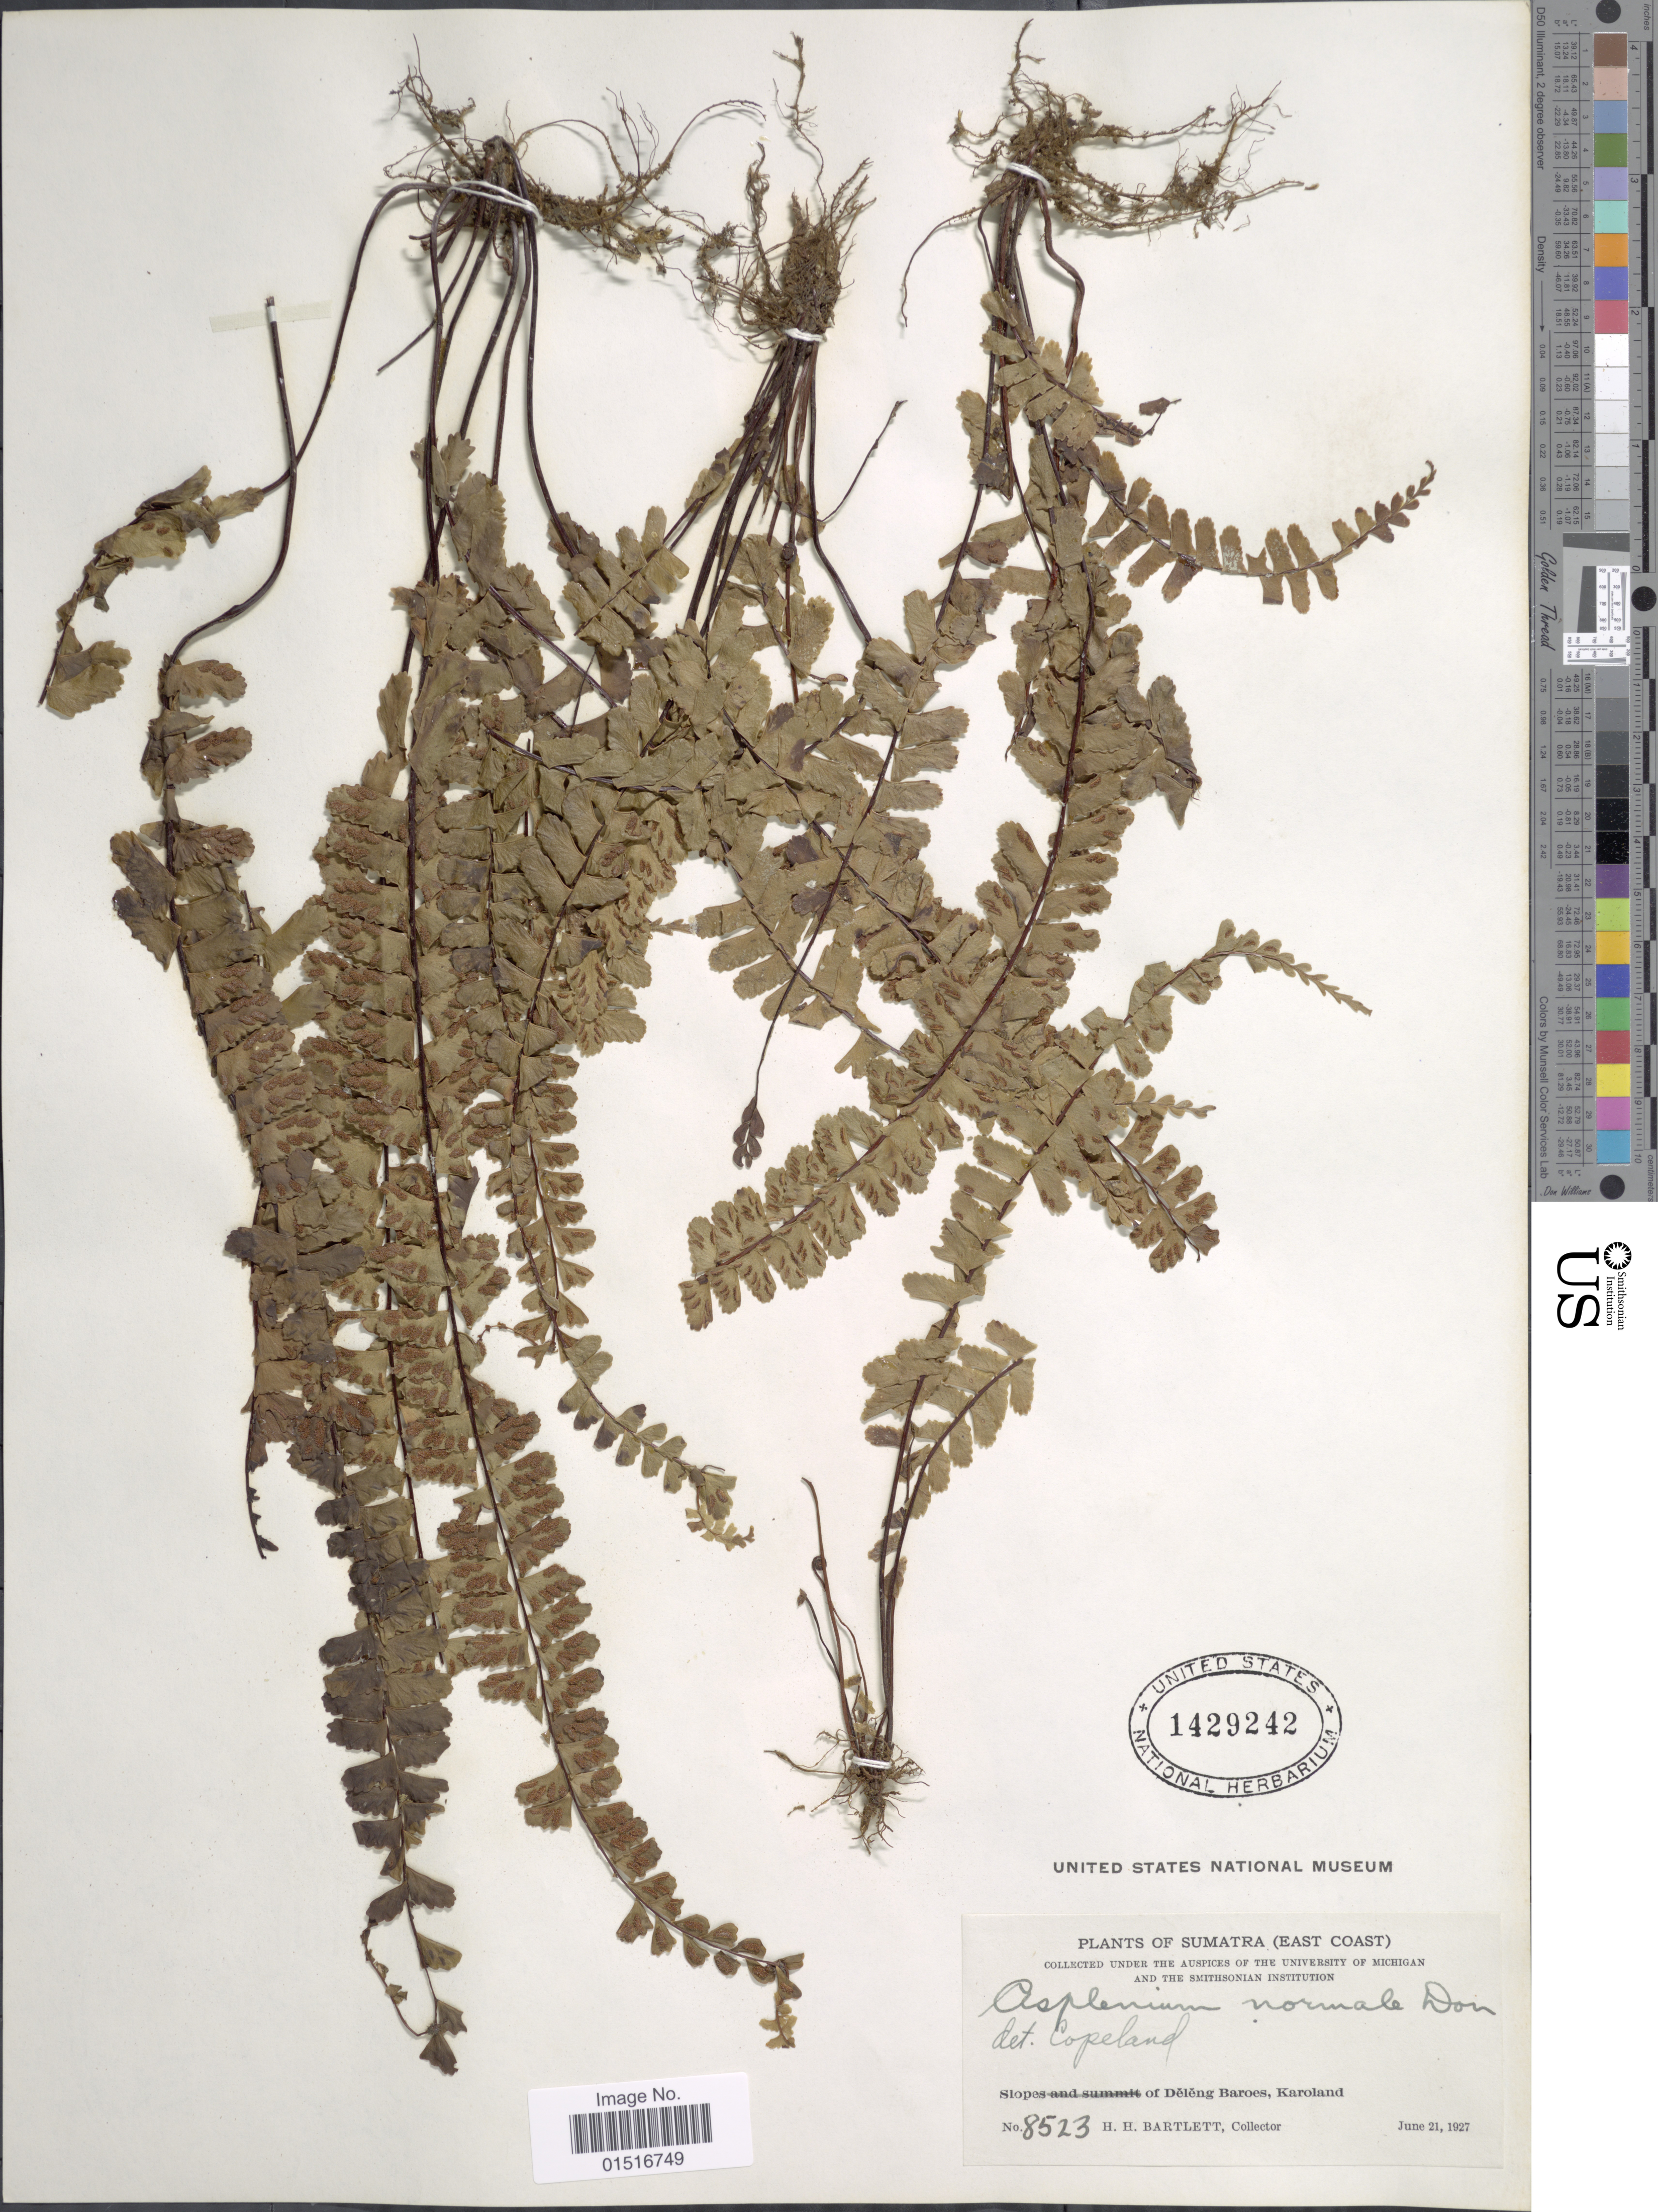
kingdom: Plantae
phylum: Tracheophyta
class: Polypodiopsida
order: Polypodiales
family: Aspleniaceae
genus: Asplenium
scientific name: Asplenium normale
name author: D. Don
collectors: H. H. Bartlett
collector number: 8523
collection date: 1927-06-21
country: Indonesia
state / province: Sumatra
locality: Sumatra (East Coast). Slopes of Deleng Baroes, Karoland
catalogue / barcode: US 1429242